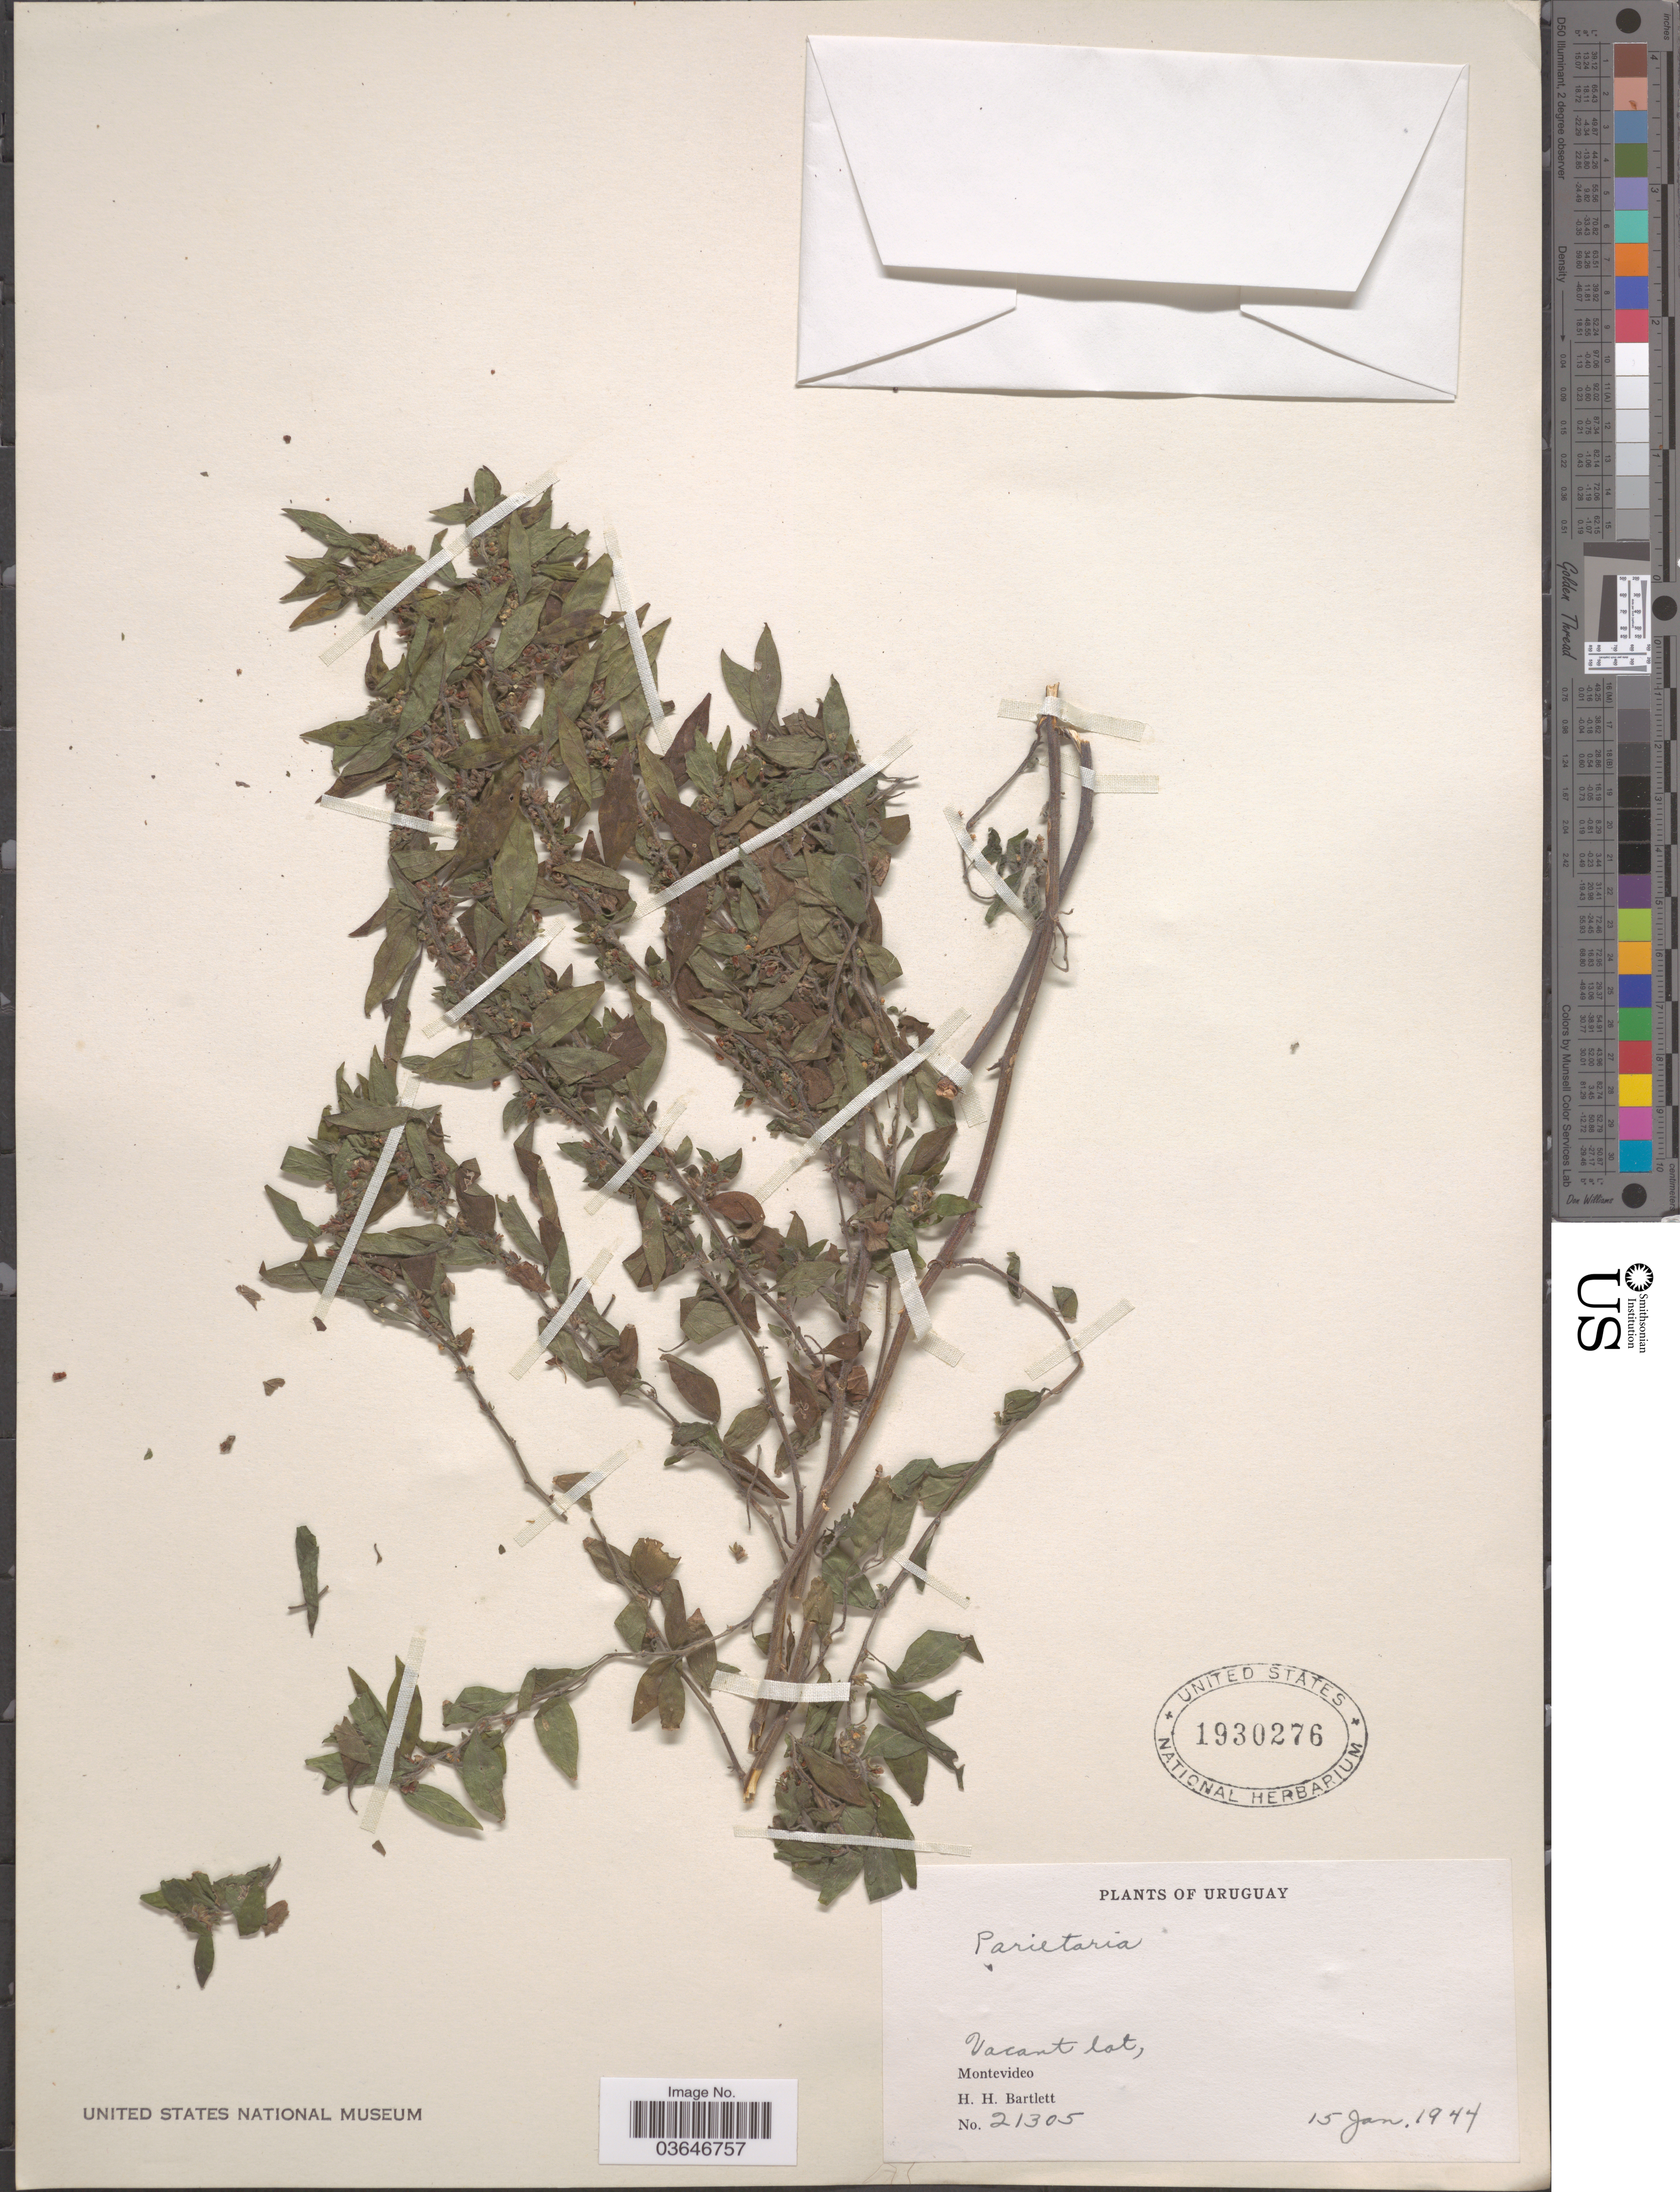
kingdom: Plantae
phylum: Tracheophyta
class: Magnoliopsida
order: Rosales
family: Urticaceae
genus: Parietaria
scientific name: Parietaria debilis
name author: G. Forst.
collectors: H. H. Bartlett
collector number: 21305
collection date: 1944-01-15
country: Uruguay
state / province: Montevideo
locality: Vacant lot.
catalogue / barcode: US 1930276